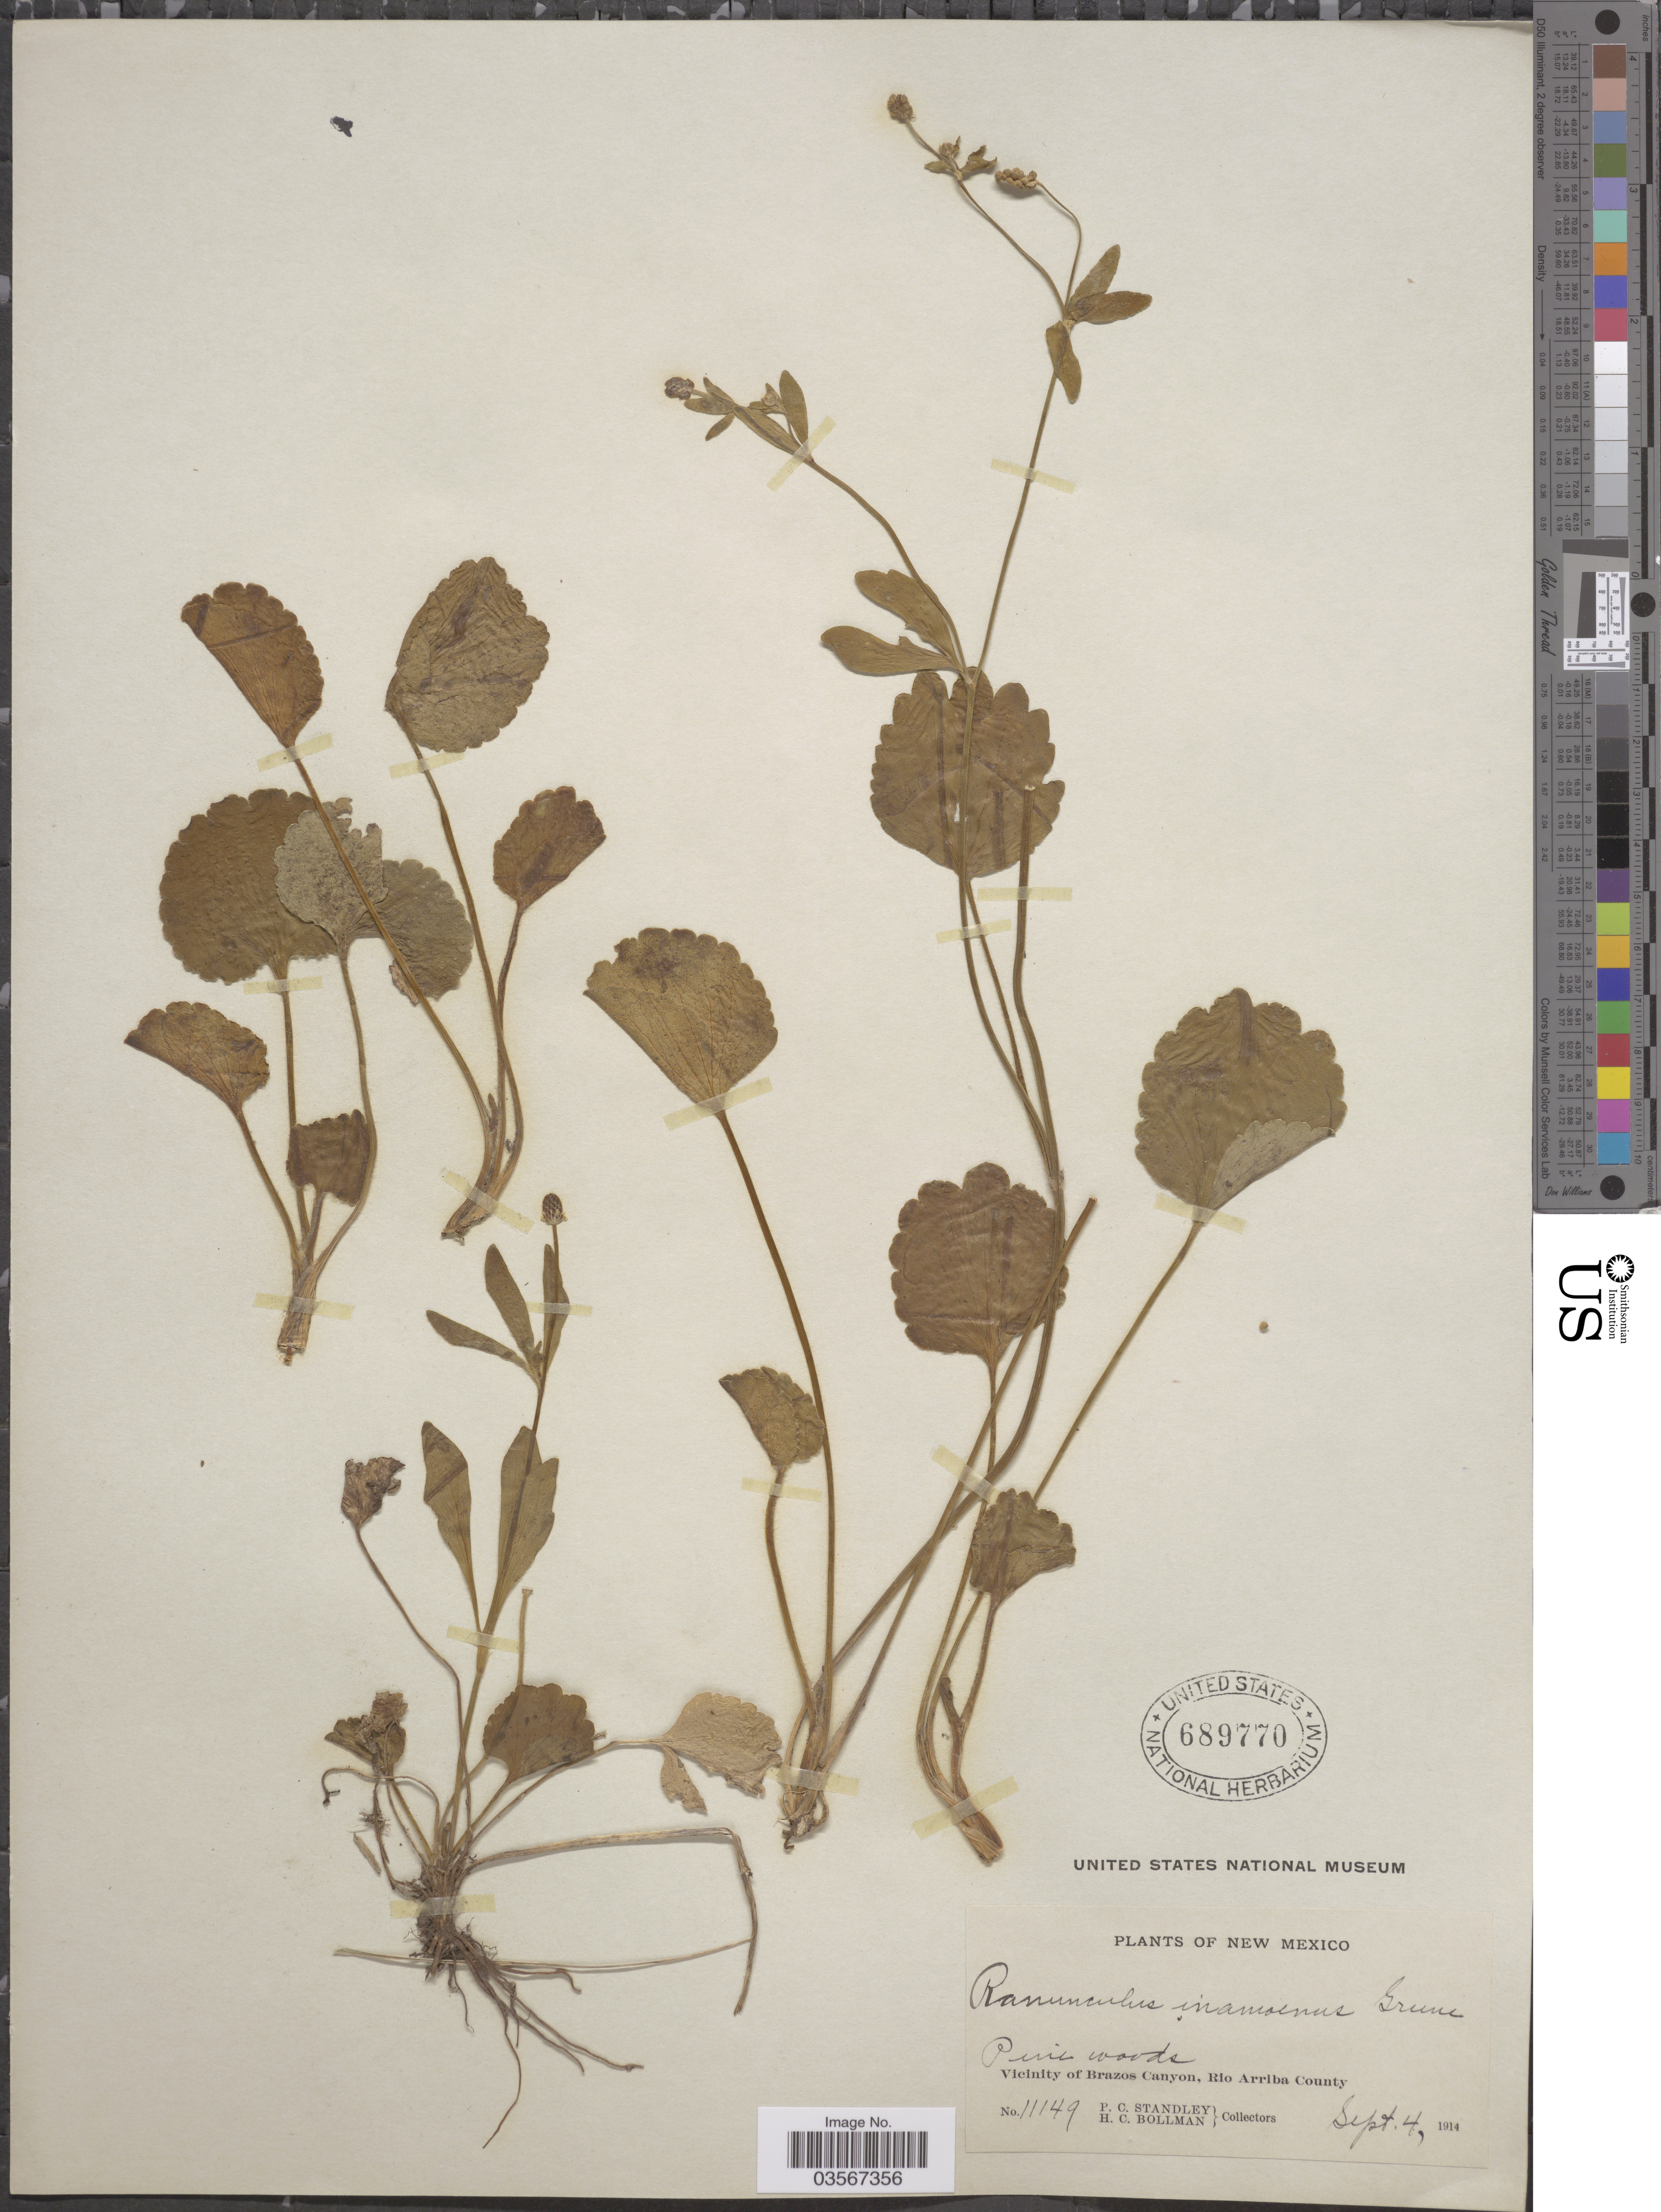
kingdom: Plantae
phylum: Tracheophyta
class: Magnoliopsida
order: Ranunculales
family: Ranunculaceae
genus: Ranunculus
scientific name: Ranunculus inamoenus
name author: Greene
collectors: P. C. Standley & H. C. Bollman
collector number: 11149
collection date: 1914-09-04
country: United States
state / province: New Mexico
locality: Vicinity of Brazos Canyon, Rio Arriba County.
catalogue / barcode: US 689770